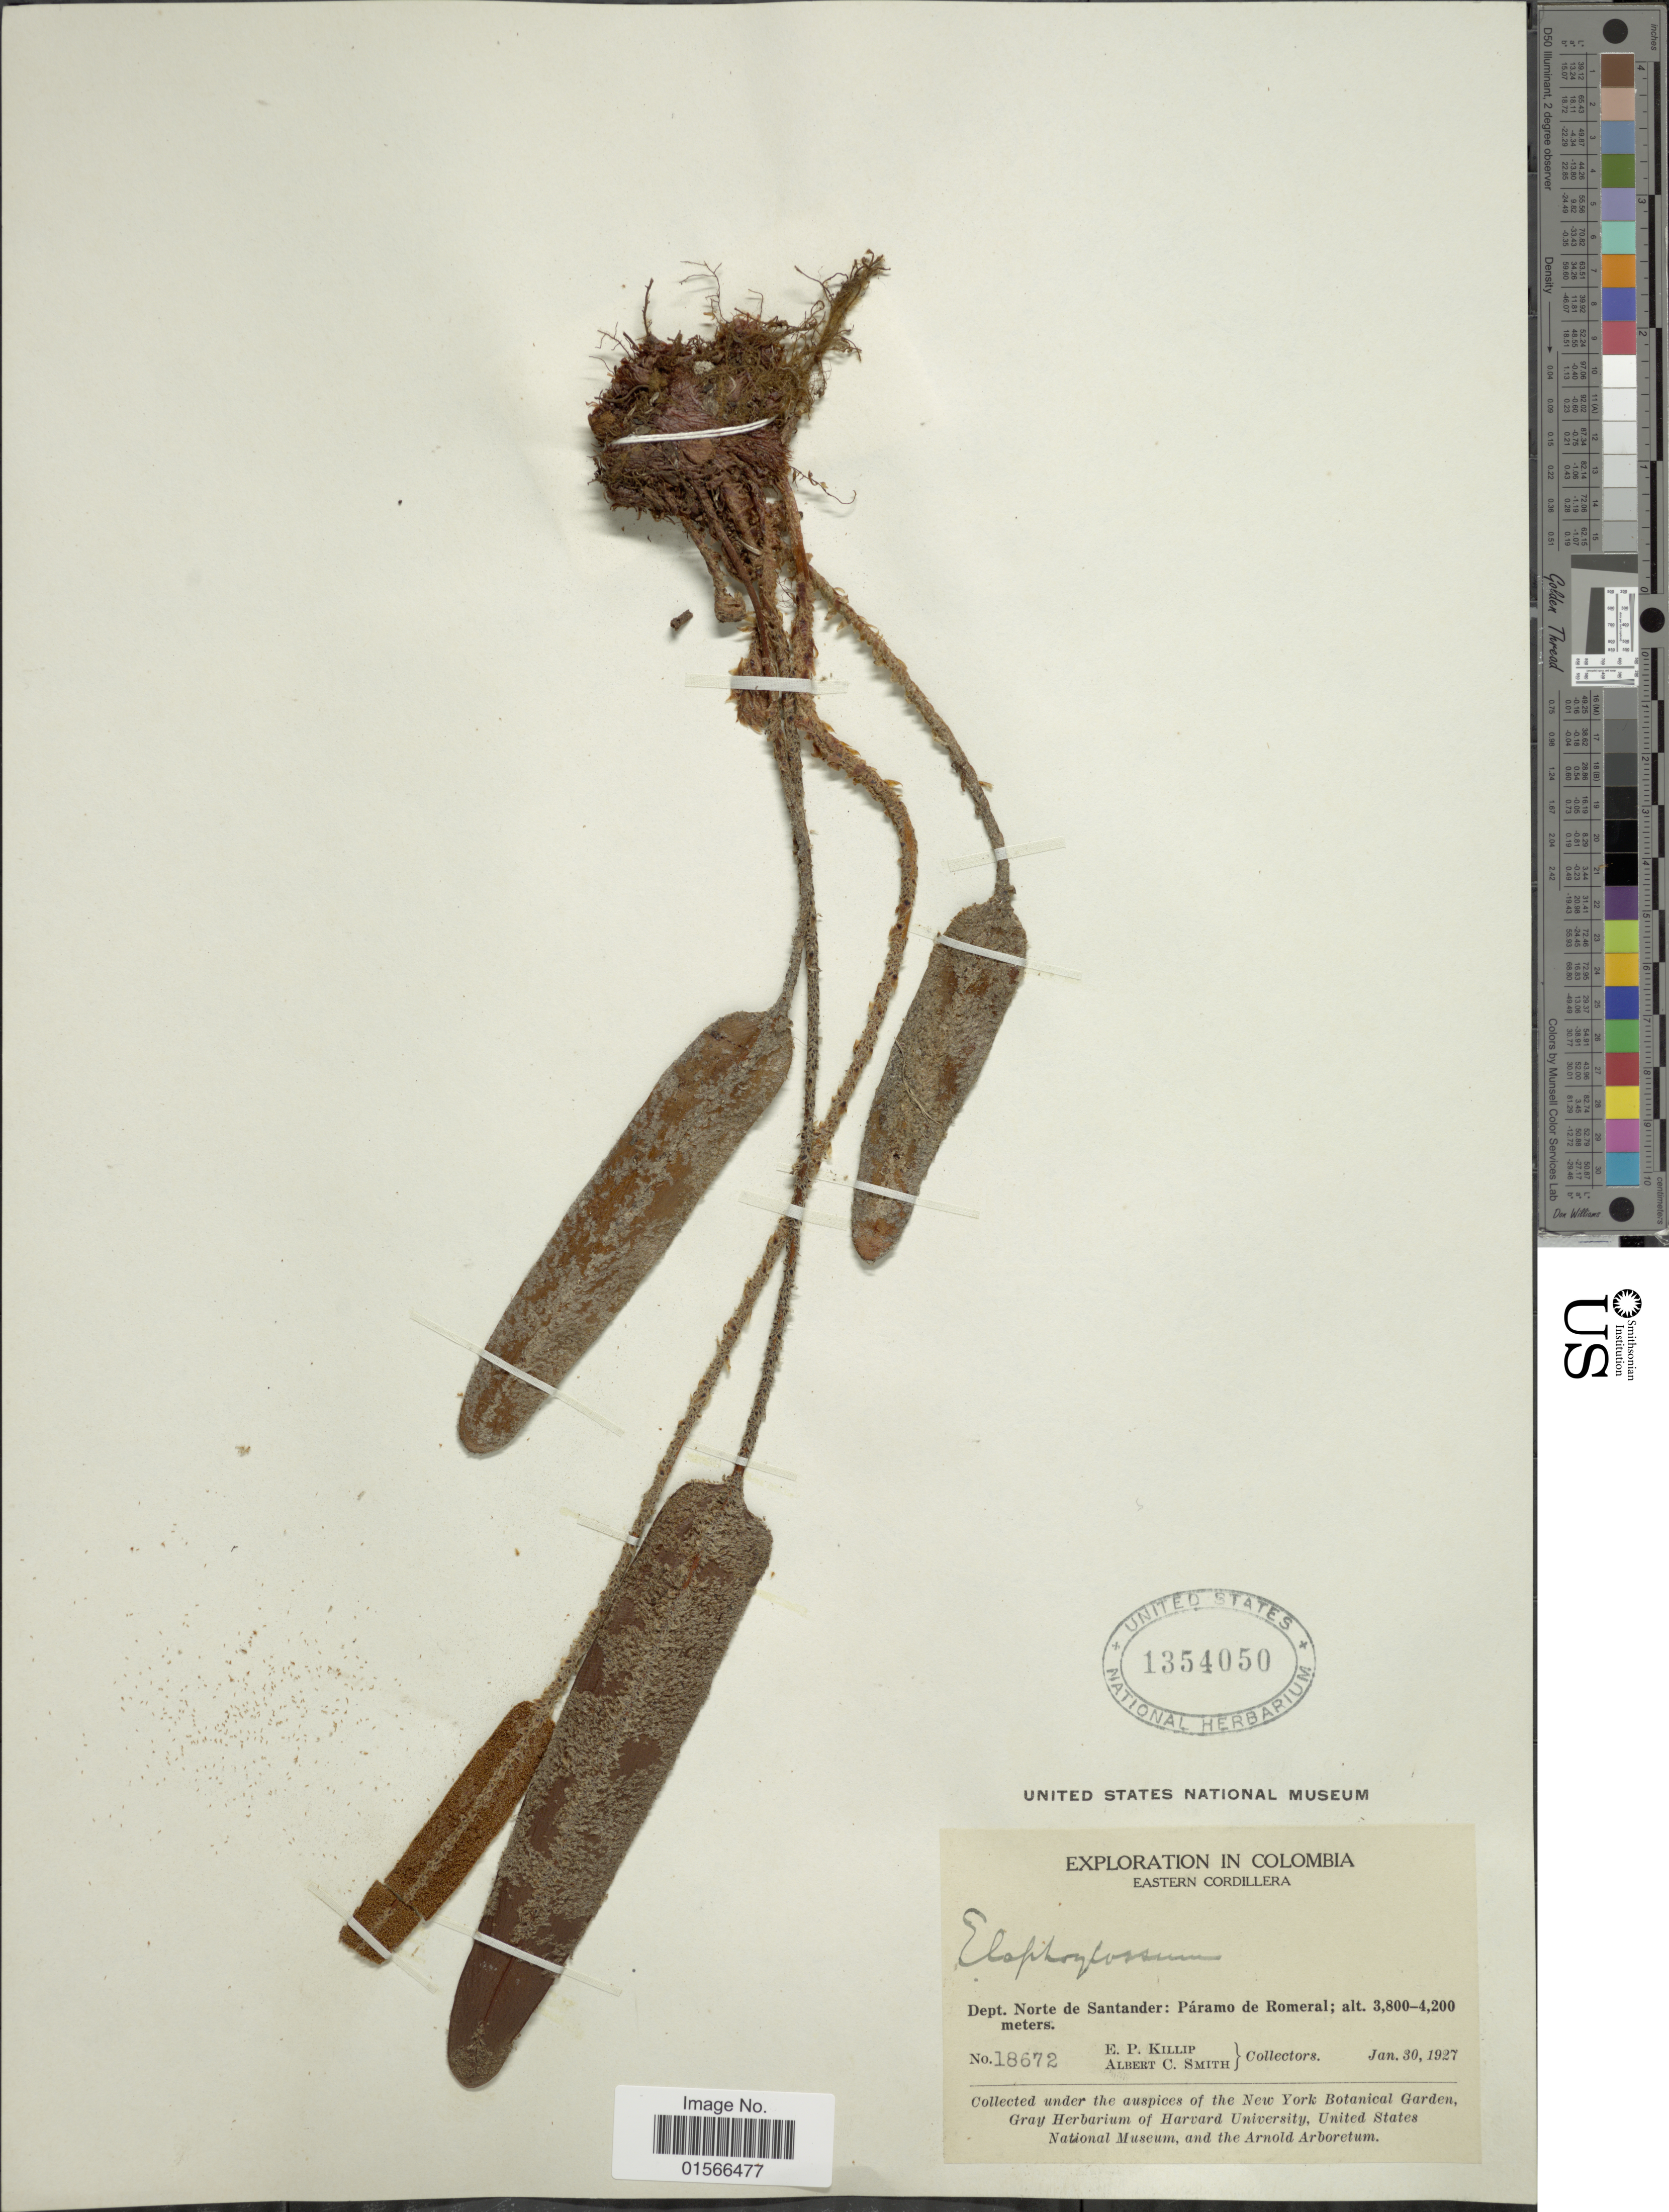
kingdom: Plantae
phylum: Tracheophyta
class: Polypodiopsida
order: Polypodiales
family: Dryopteridaceae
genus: Elaphoglossum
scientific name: Elaphoglossum engelii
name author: (H. Karst.) Christ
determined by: Vasco, A.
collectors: E. P. Killip & A. C. Smith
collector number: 18672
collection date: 1927-01-30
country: Colombia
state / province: Norte de Santander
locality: Eastern Cordillera, Dept. Norte de Santander: Páramo de Romeral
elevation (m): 3800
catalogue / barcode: US 1354050